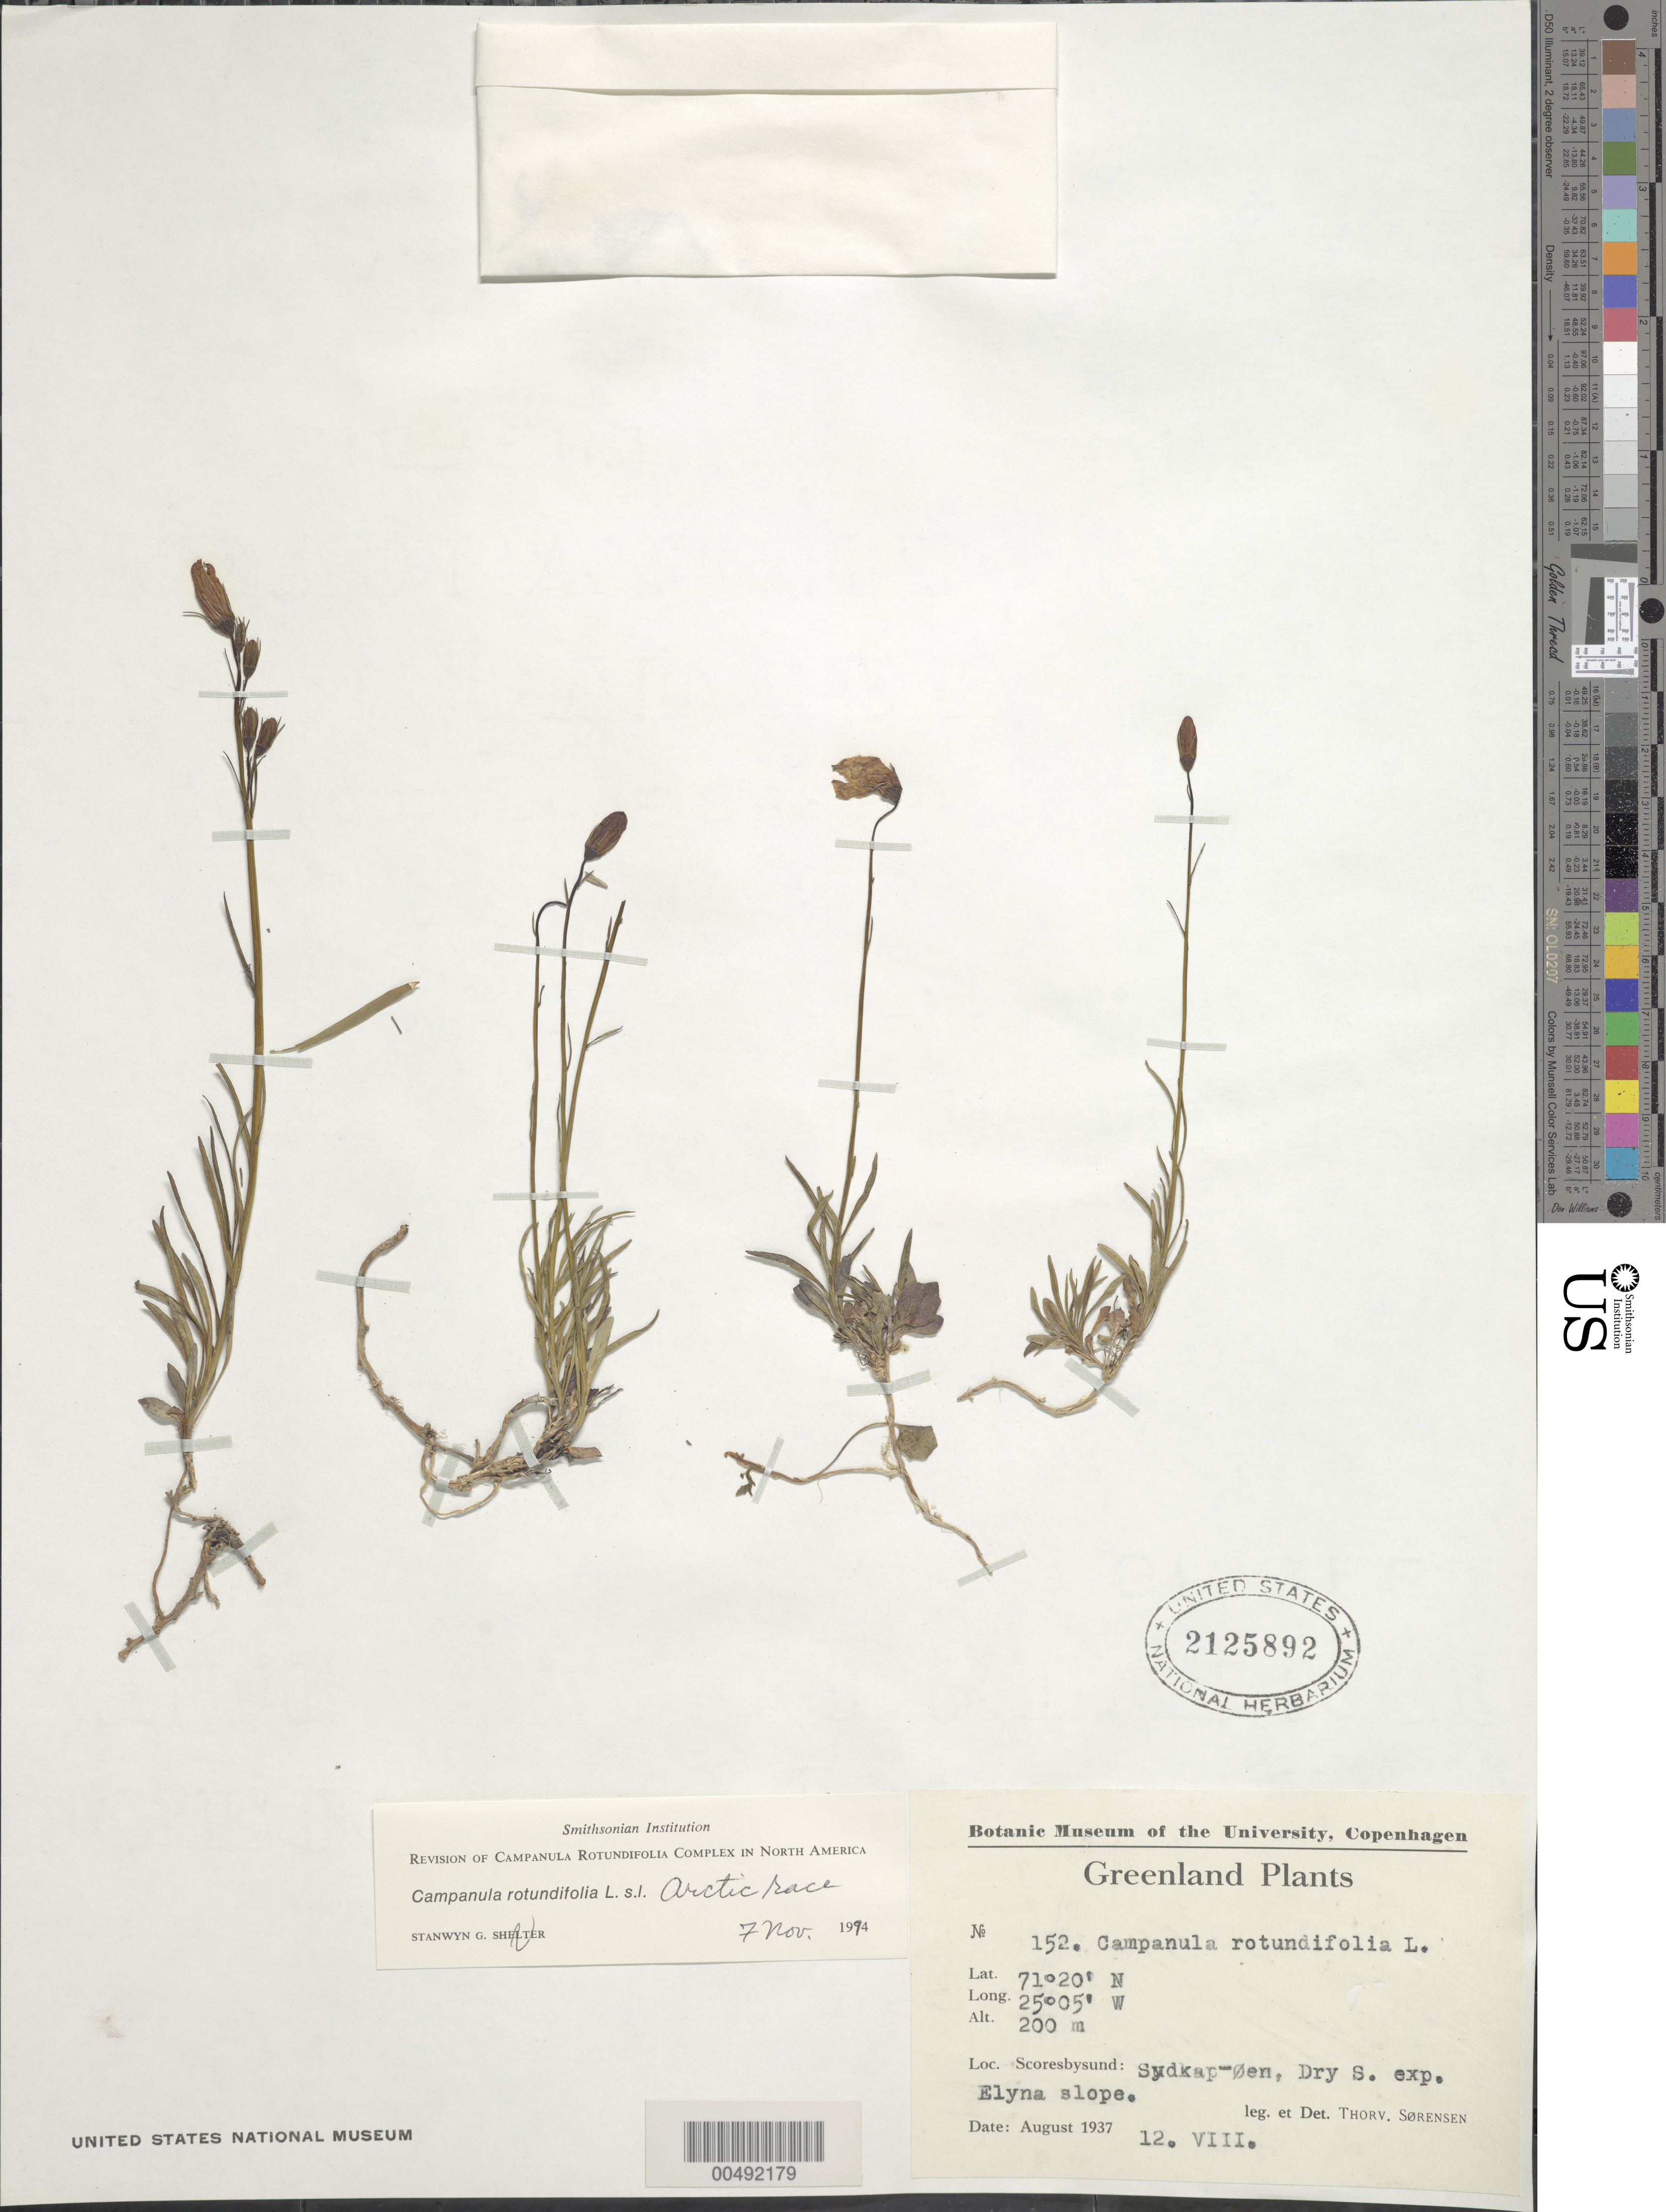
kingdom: Plantae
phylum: Tracheophyta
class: Magnoliopsida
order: Asterales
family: Campanulaceae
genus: Campanula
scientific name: Campanula rotundifolia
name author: L.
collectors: T. Sorensen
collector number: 152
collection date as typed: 12 Aug 1937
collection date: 1937-08-12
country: Greenland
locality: Scores bysund Sydkap-Oen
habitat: dry S exp., Elyna slope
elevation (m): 200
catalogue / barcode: US 2125892